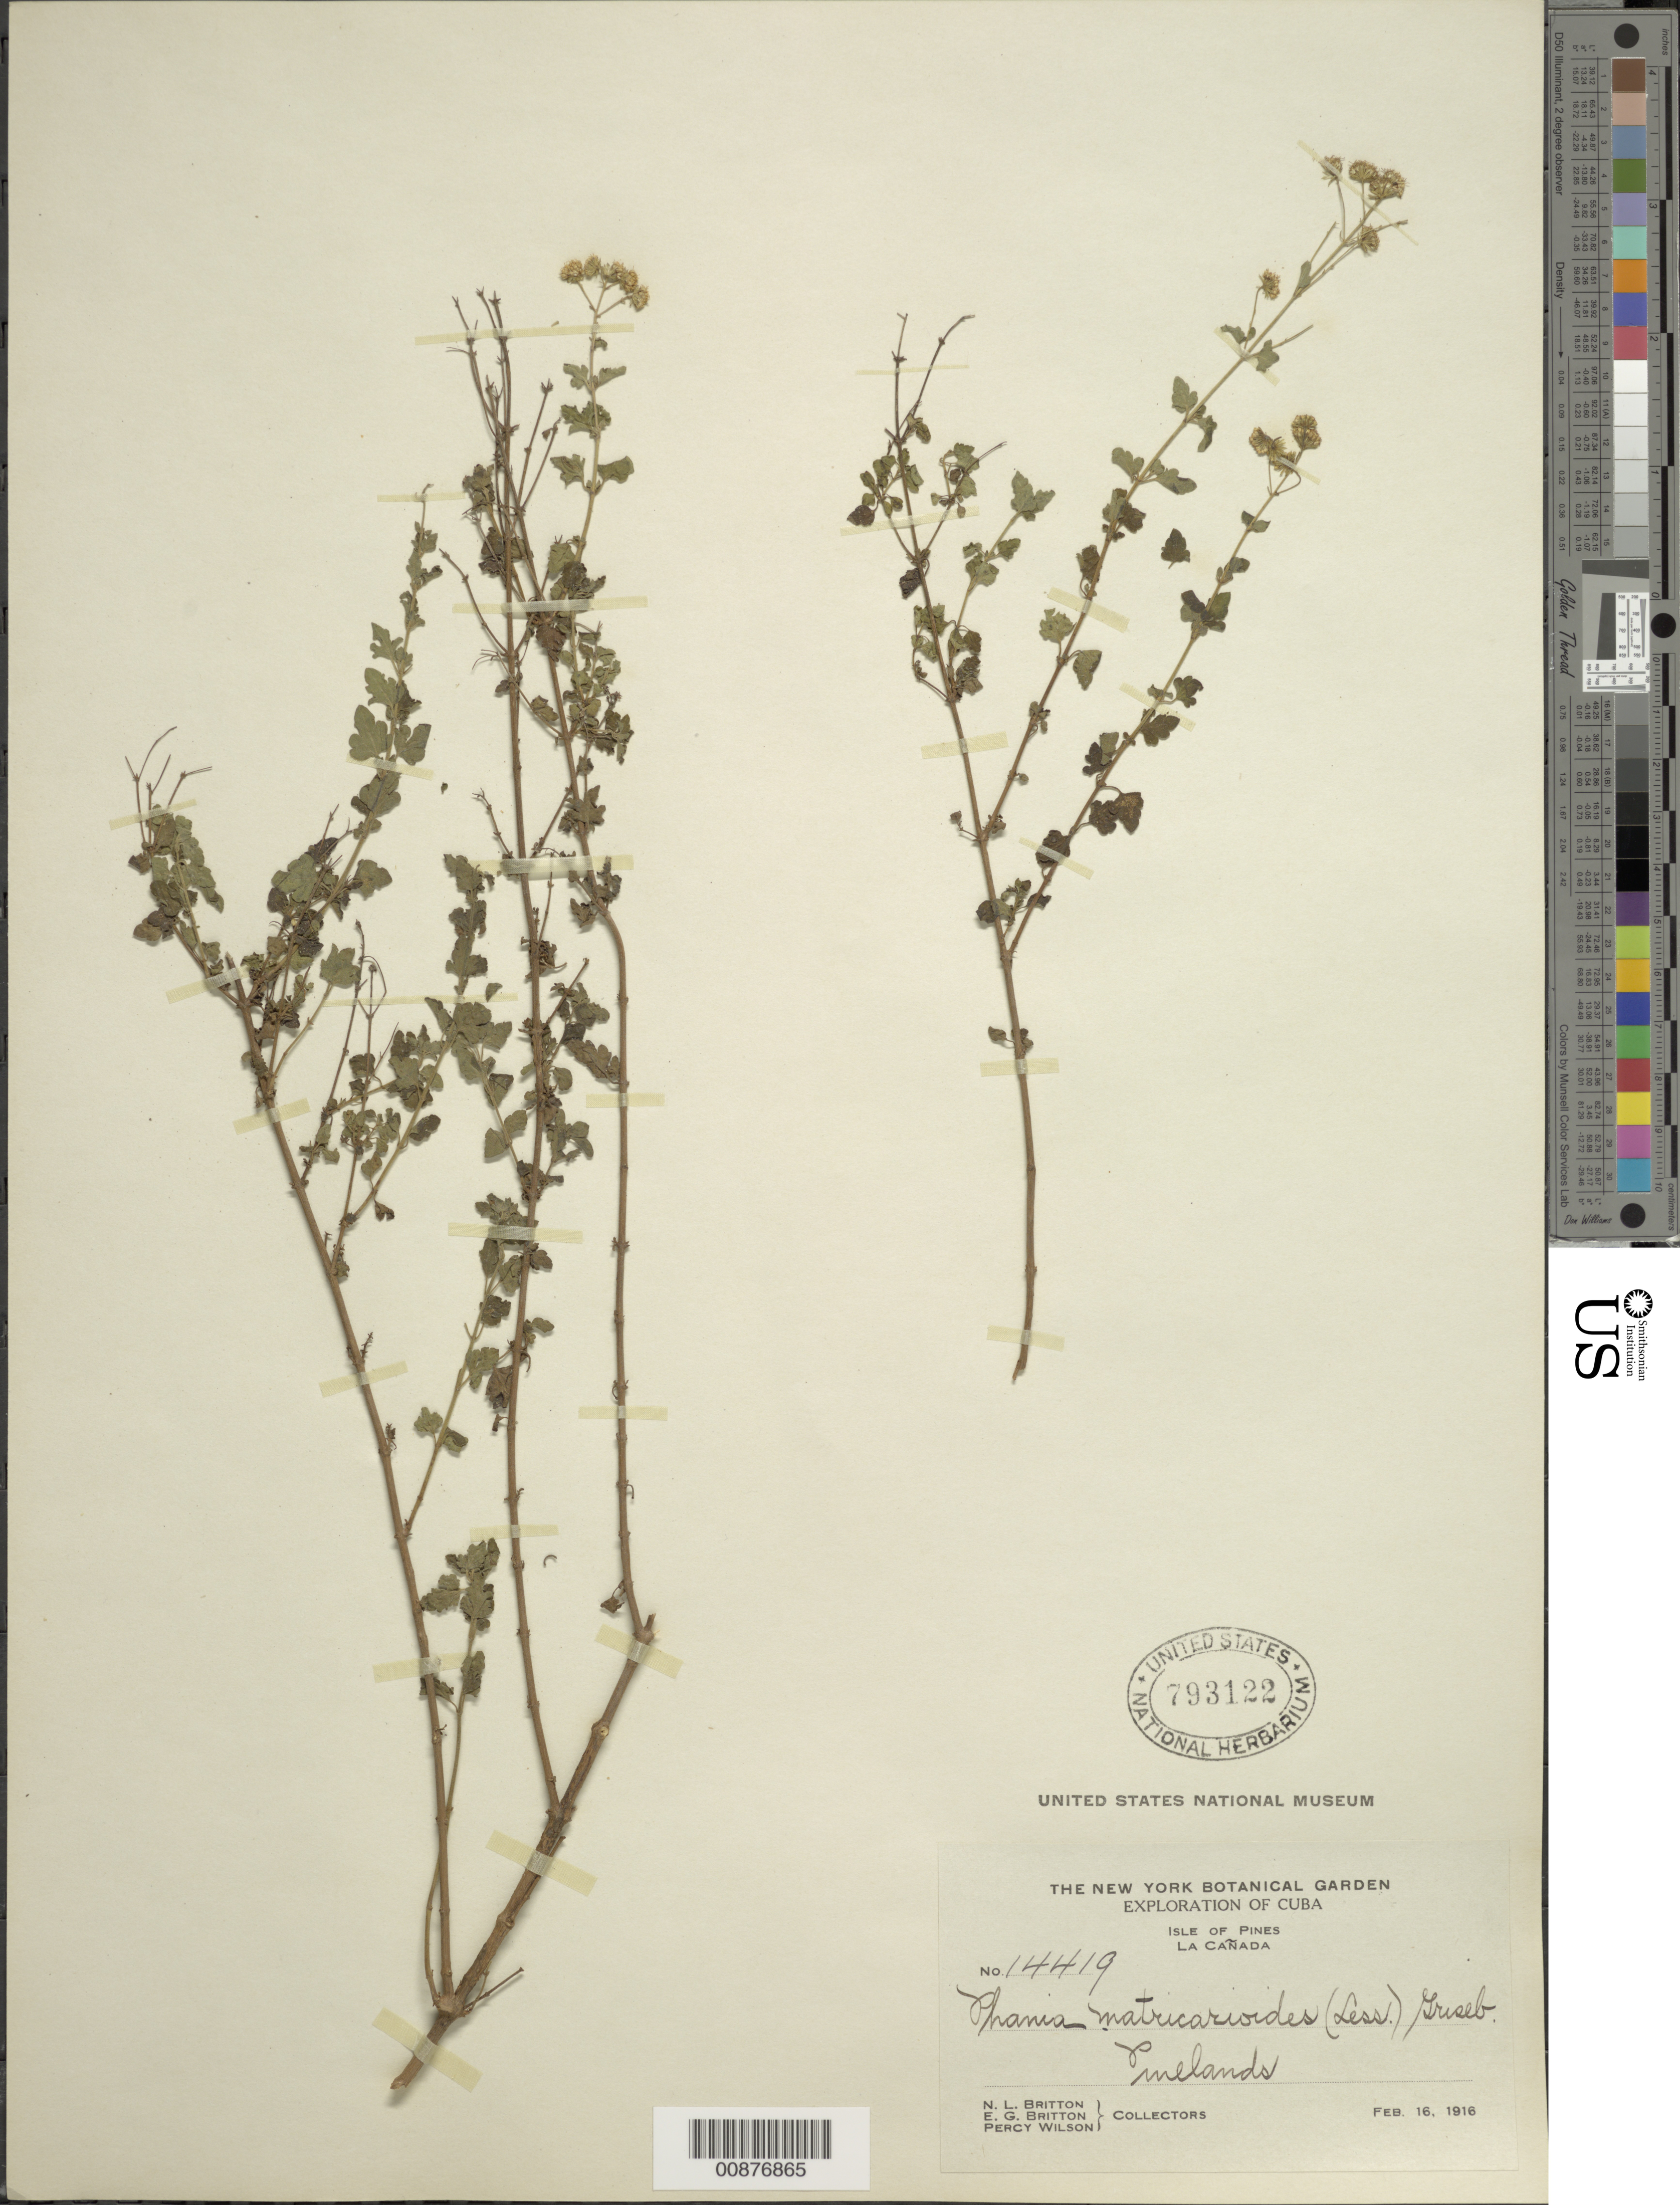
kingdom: Plantae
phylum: Tracheophyta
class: Magnoliopsida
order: Asterales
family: Asteraceae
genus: Phania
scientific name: Phania matricarioides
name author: (Spreng.) Griseb.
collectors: N. Britton, E. G. Britton & P. Wilson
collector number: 14419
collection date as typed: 16 Feb 1916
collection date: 1916-02-16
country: Cuba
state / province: Isla de La Juventud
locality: La Canada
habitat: Pinelands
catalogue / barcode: US 793122